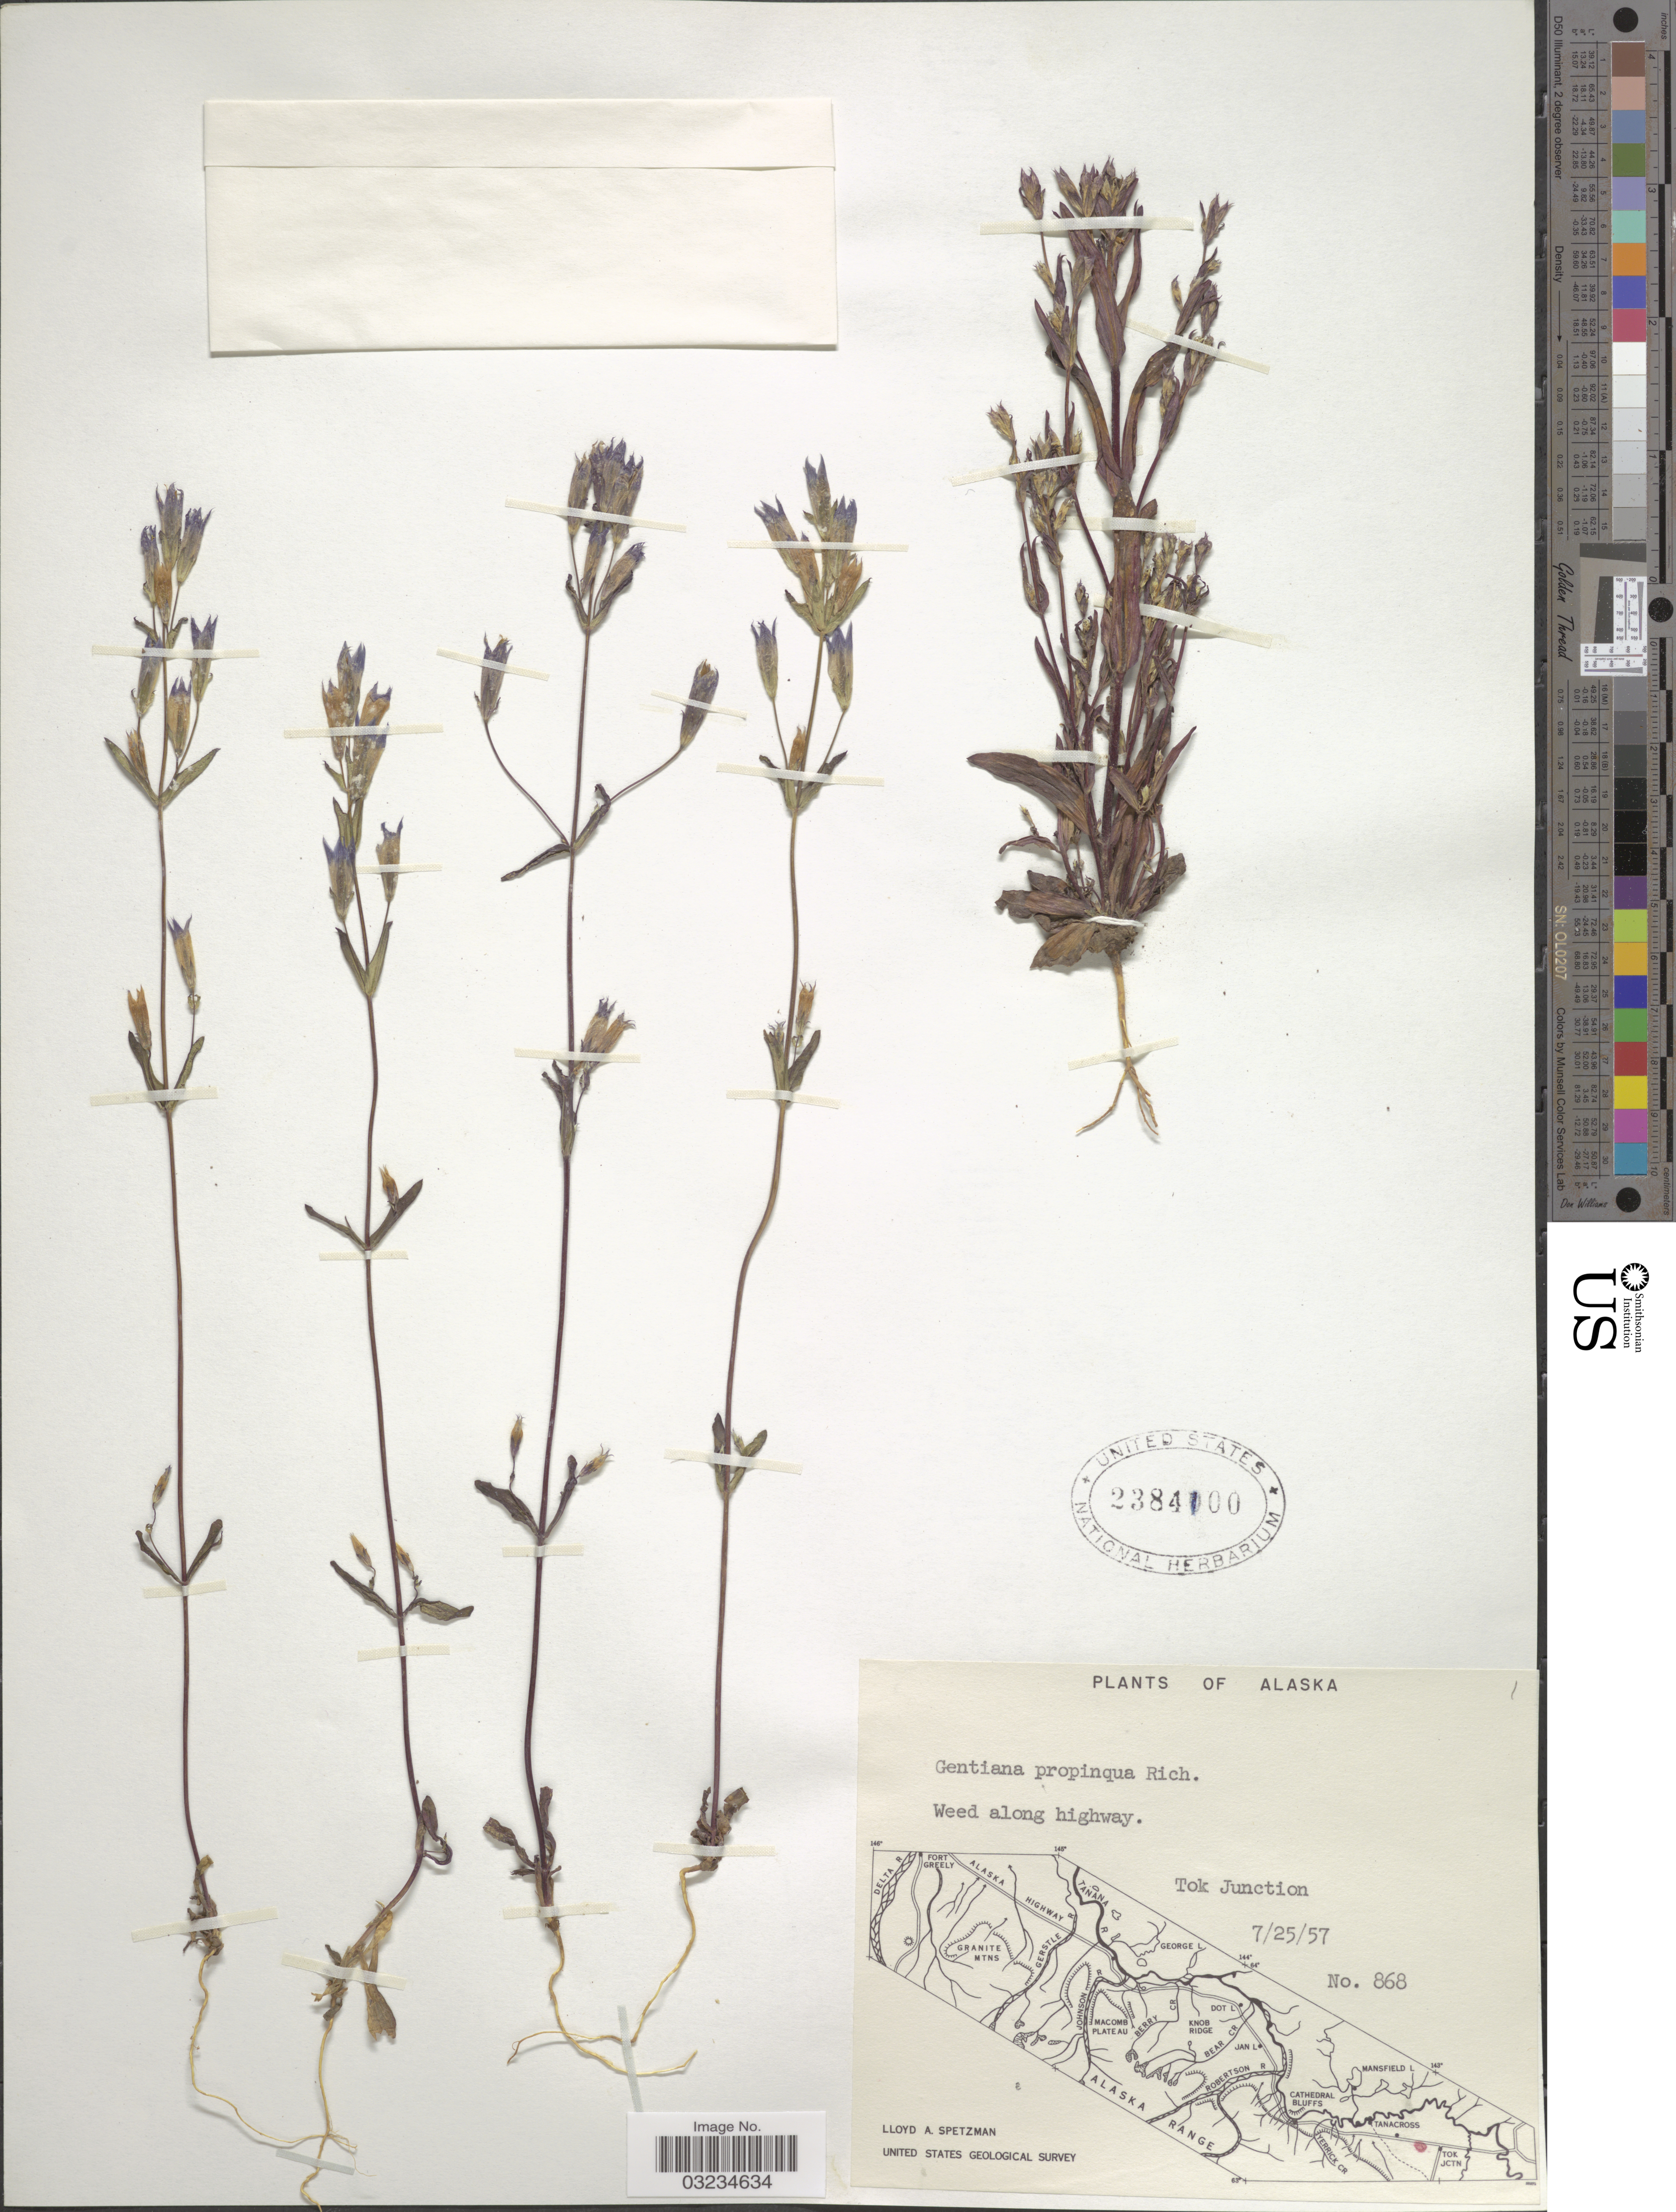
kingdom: Plantae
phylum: Tracheophyta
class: Magnoliopsida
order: Gentianales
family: Gentianaceae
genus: Gentiana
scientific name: Gentiana propinqua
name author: Richards.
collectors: L. Spetzman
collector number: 868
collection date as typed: Transcribed d/m/y: 25/7/57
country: United States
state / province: Alaska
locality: Weed along highway. Tok Junction.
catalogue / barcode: US 2384100